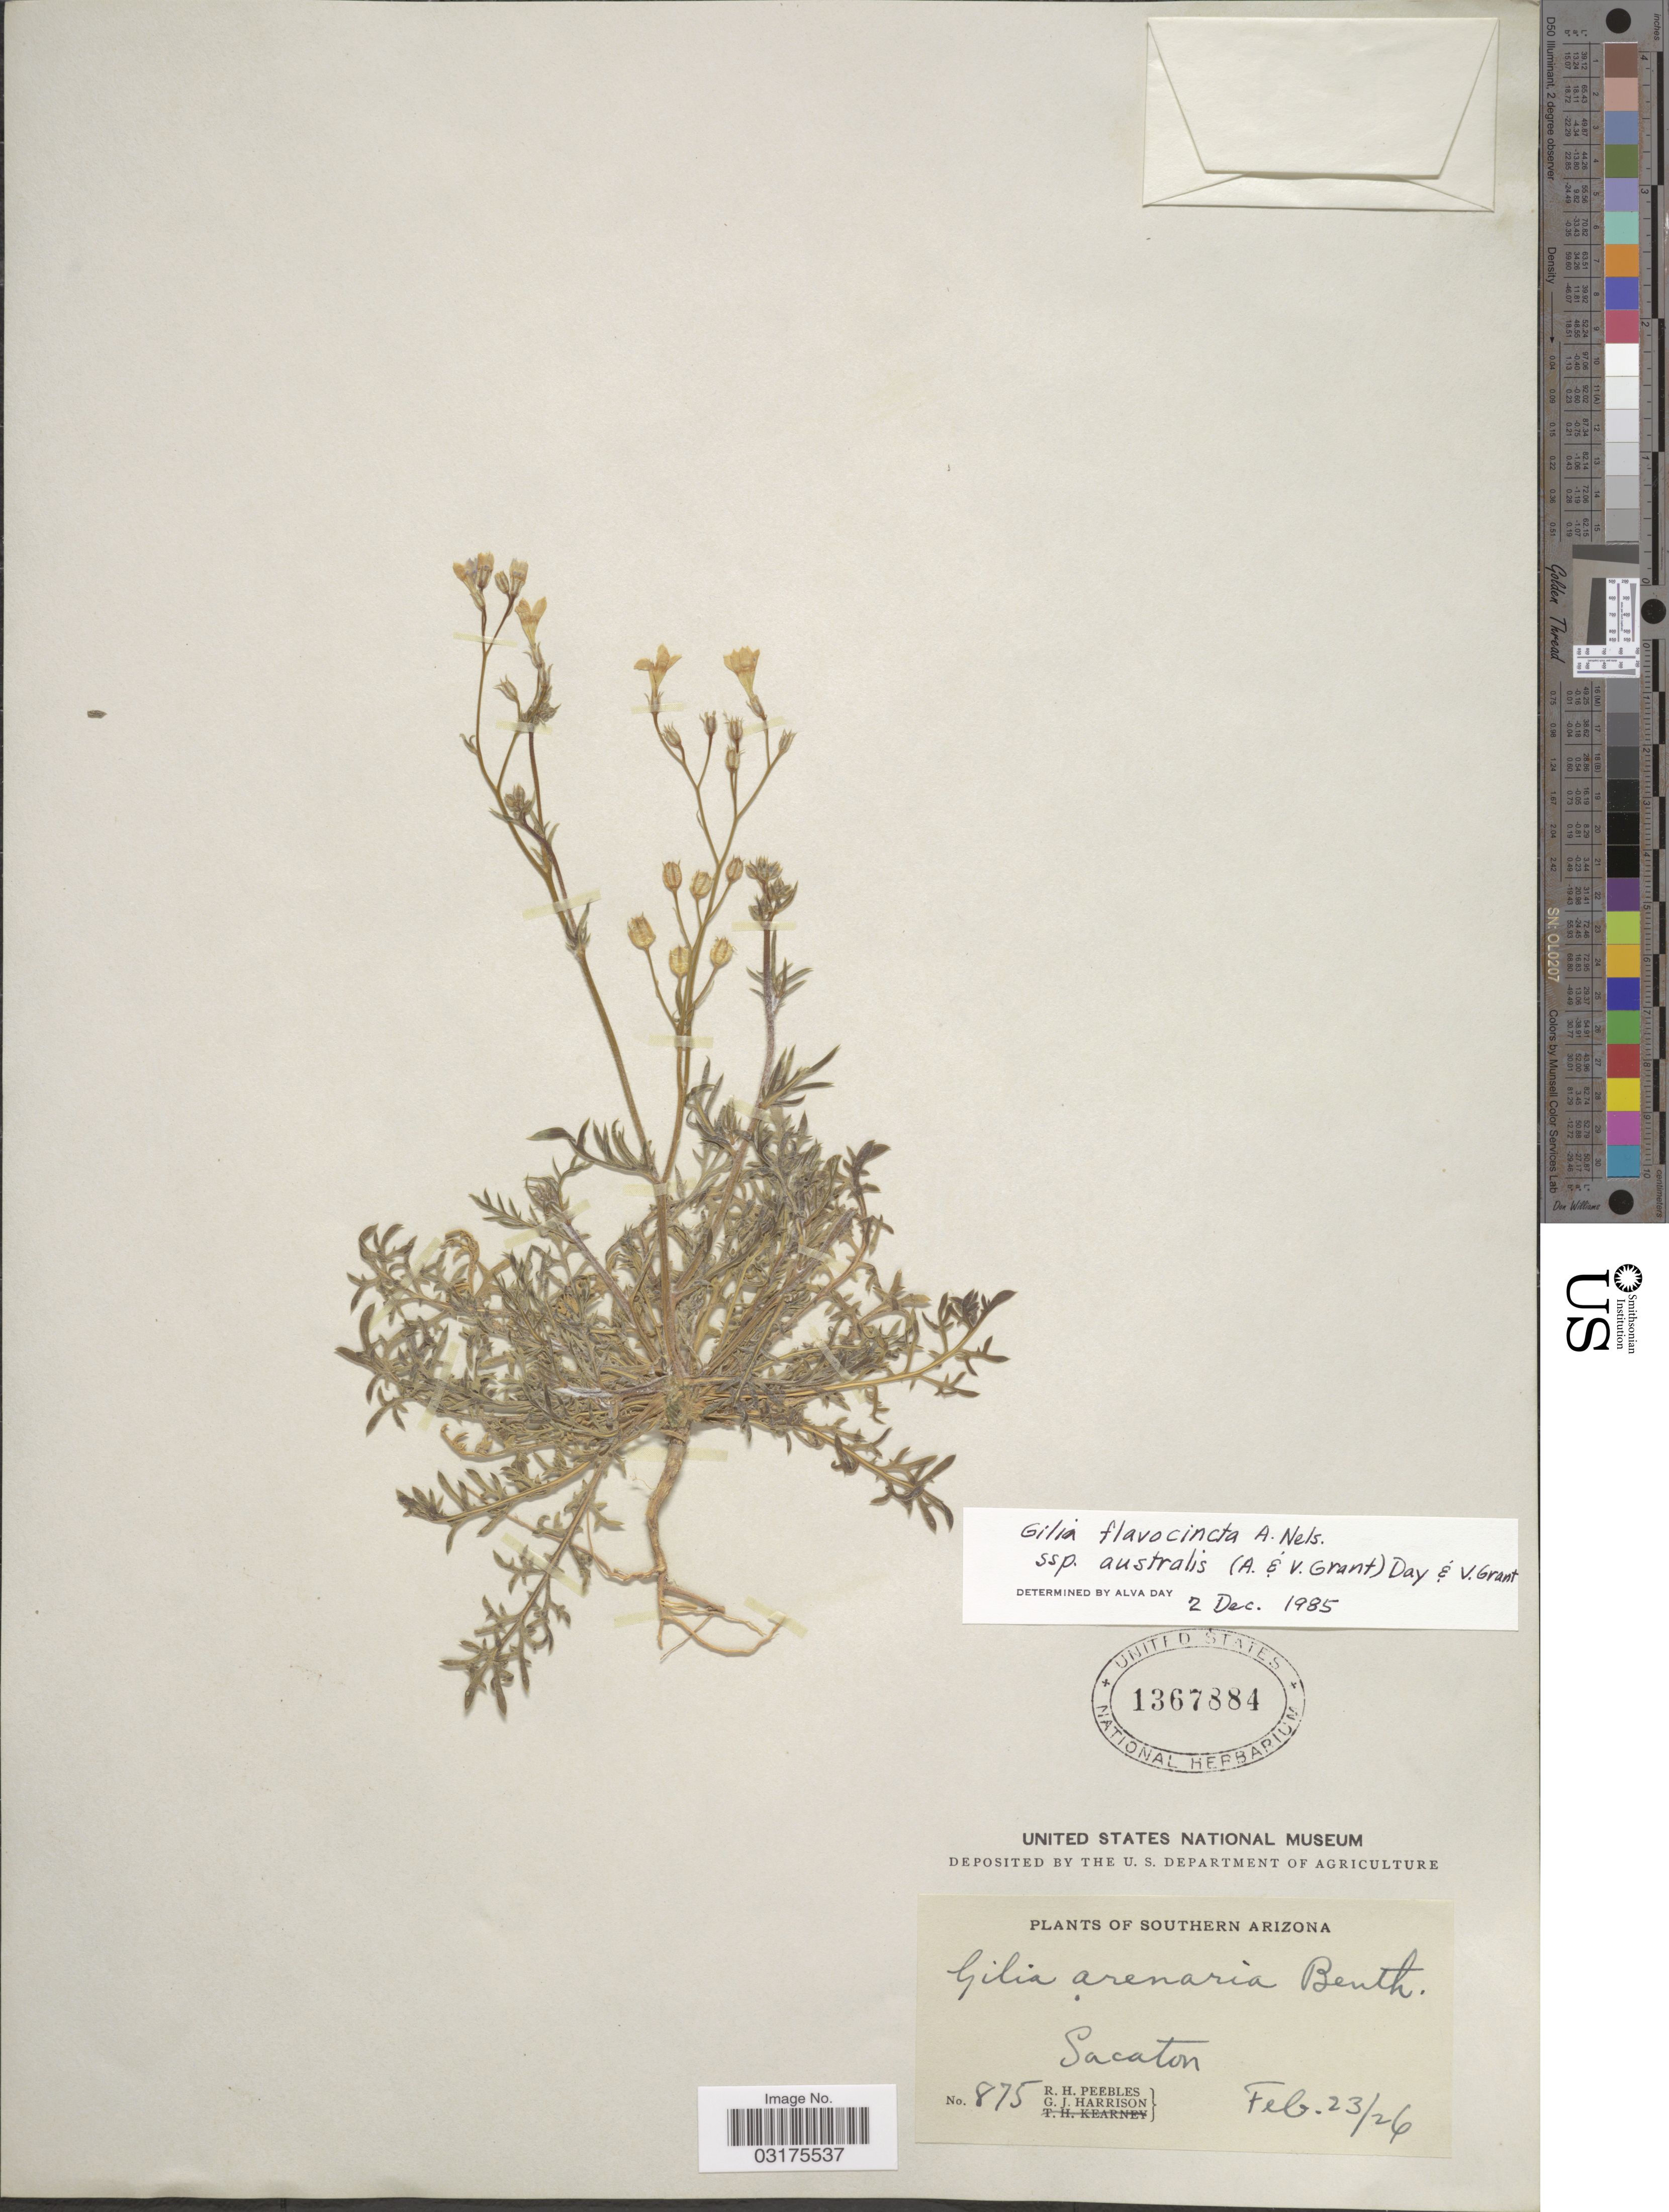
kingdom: Plantae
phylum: Tracheophyta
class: Magnoliopsida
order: Ericales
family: Polemoniaceae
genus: Gilia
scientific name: Gilia flavocincta subsp. australis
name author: A. Nelson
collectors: R. H. Peebles & G. J. Harrison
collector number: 875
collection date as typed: Transcribed d/m/y: 23/2/26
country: United States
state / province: Arizona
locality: Southern Arizona, Sacaton.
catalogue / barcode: US 1367884